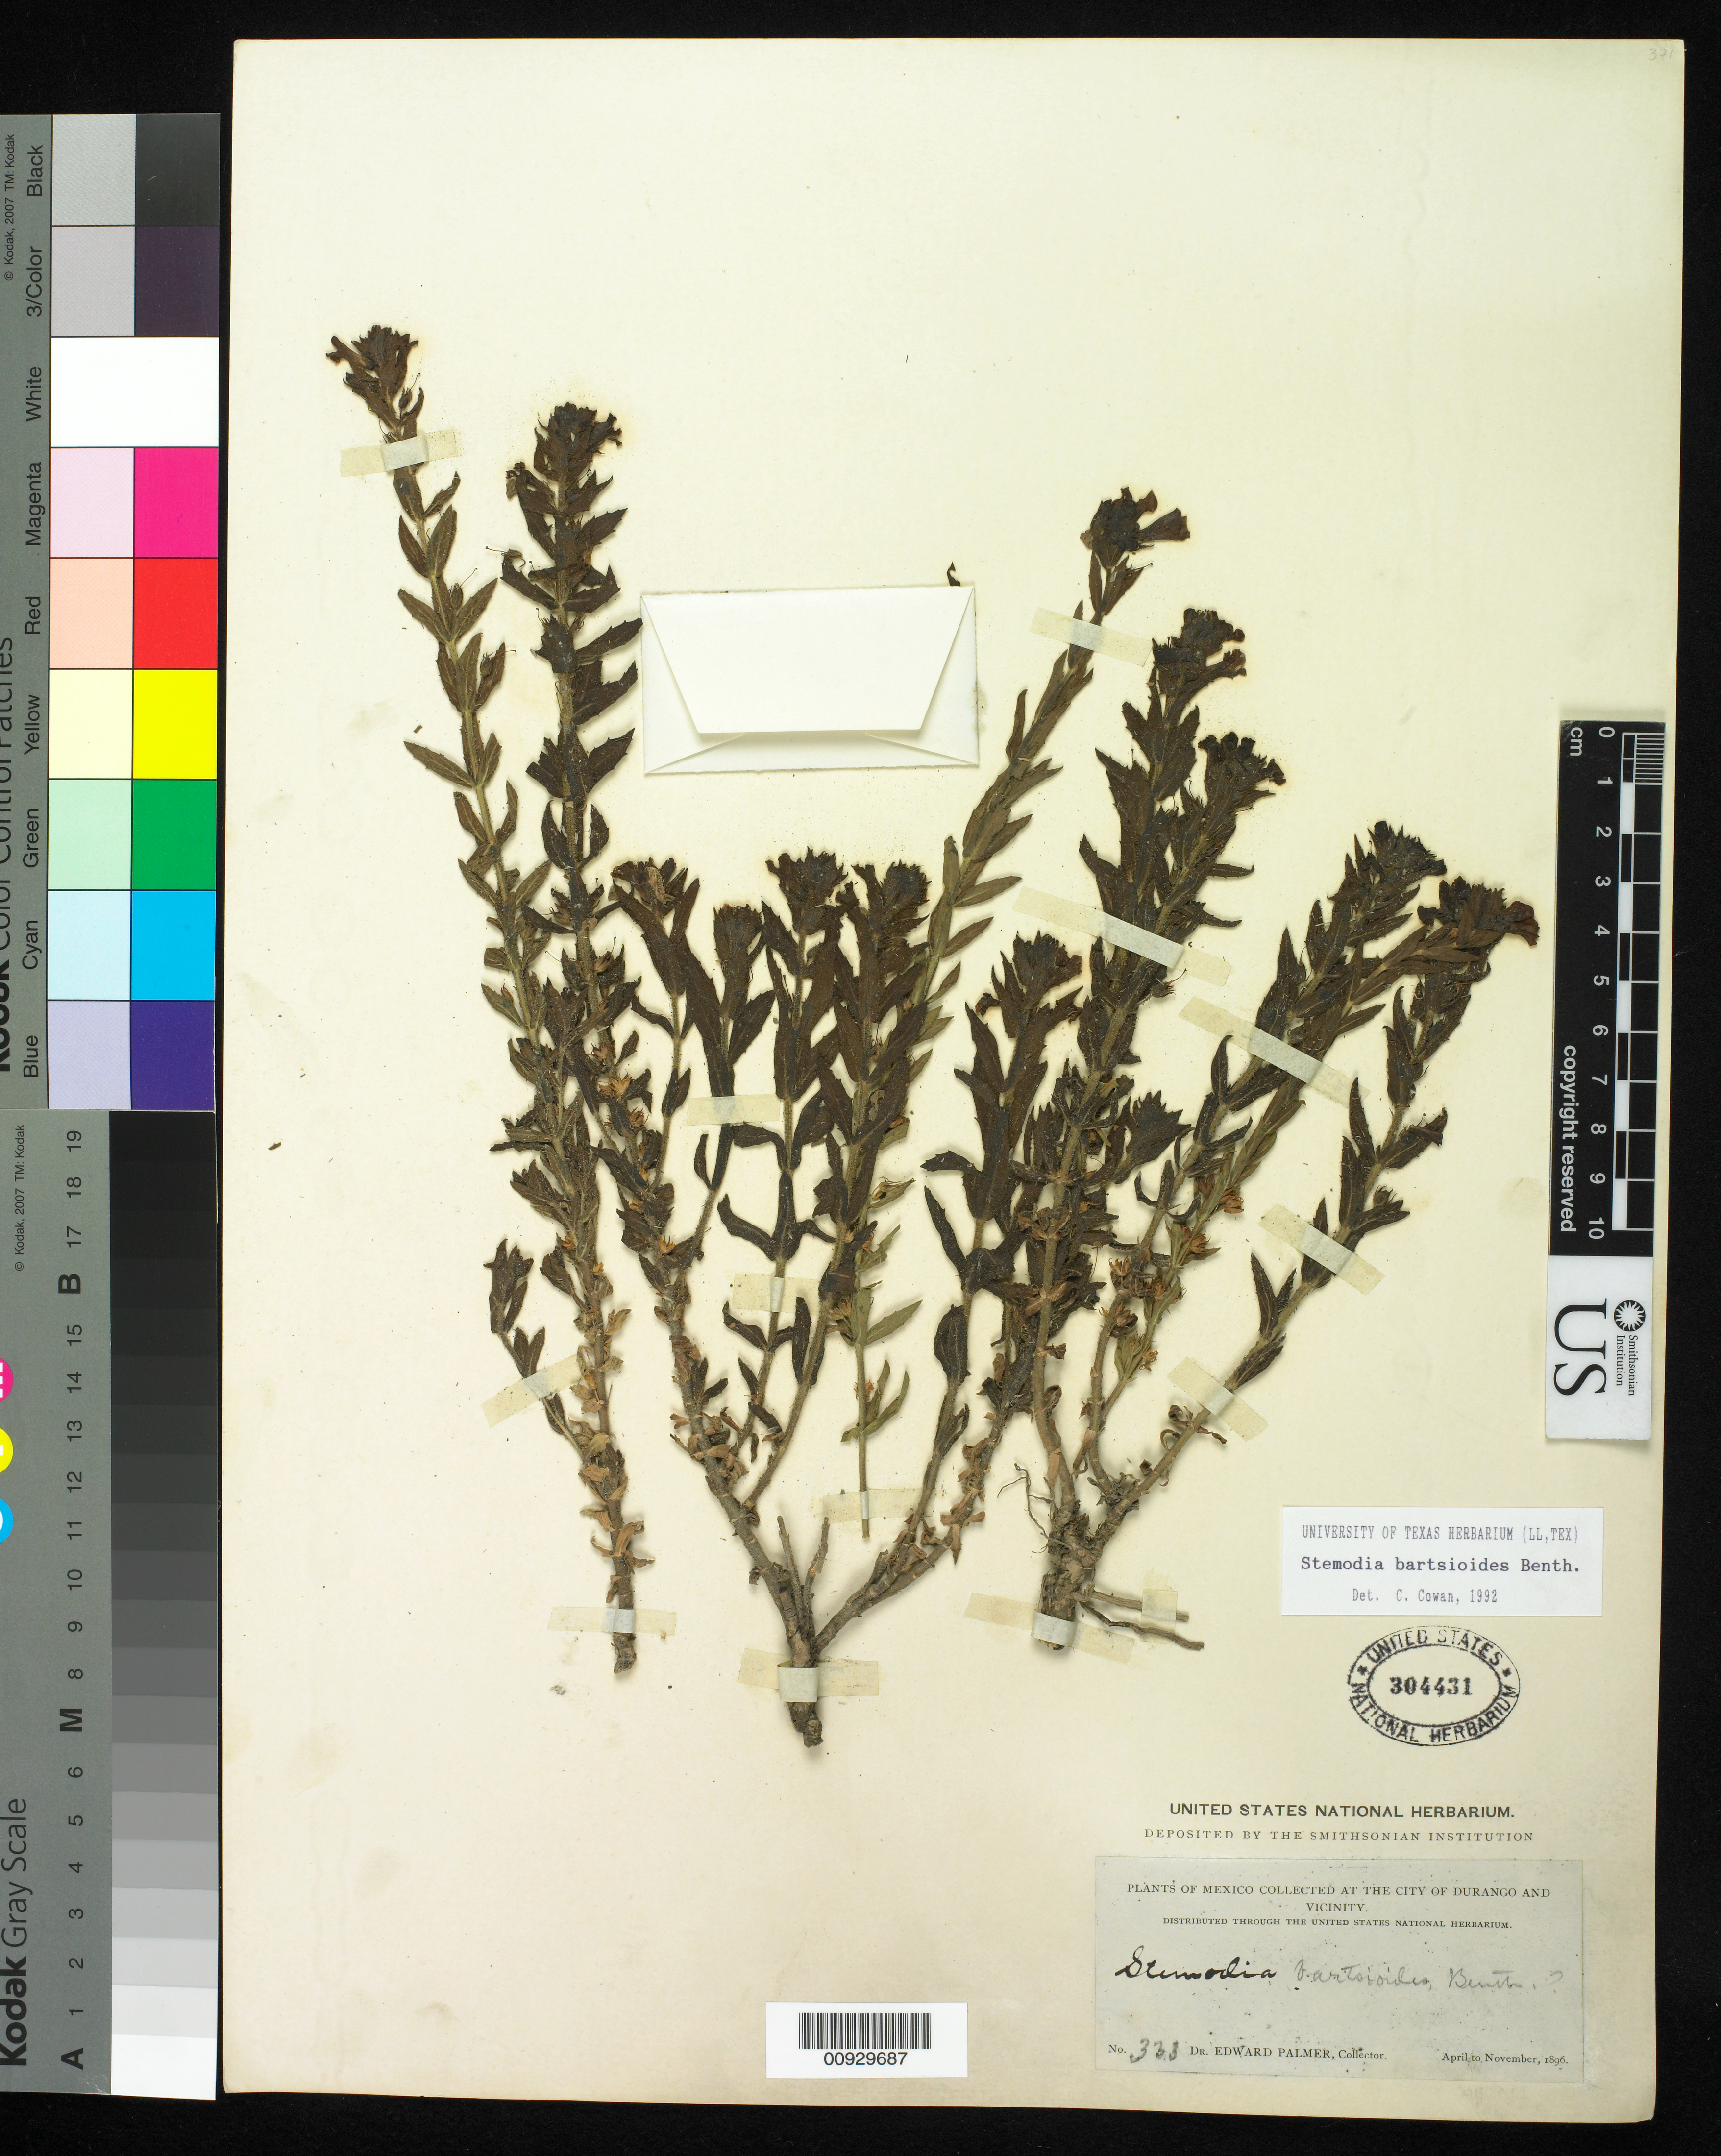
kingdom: Plantae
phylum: Tracheophyta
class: Magnoliopsida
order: Lamiales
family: Plantaginaceae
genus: Stemodia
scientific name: Stemodia bartsioides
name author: Benth.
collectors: E. Palmer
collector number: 333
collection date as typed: Apr 1896 to -- Nov 1896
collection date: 1896-04/1896-11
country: Mexico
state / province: Durango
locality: City of Durango and vicinity.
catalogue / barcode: US 304431